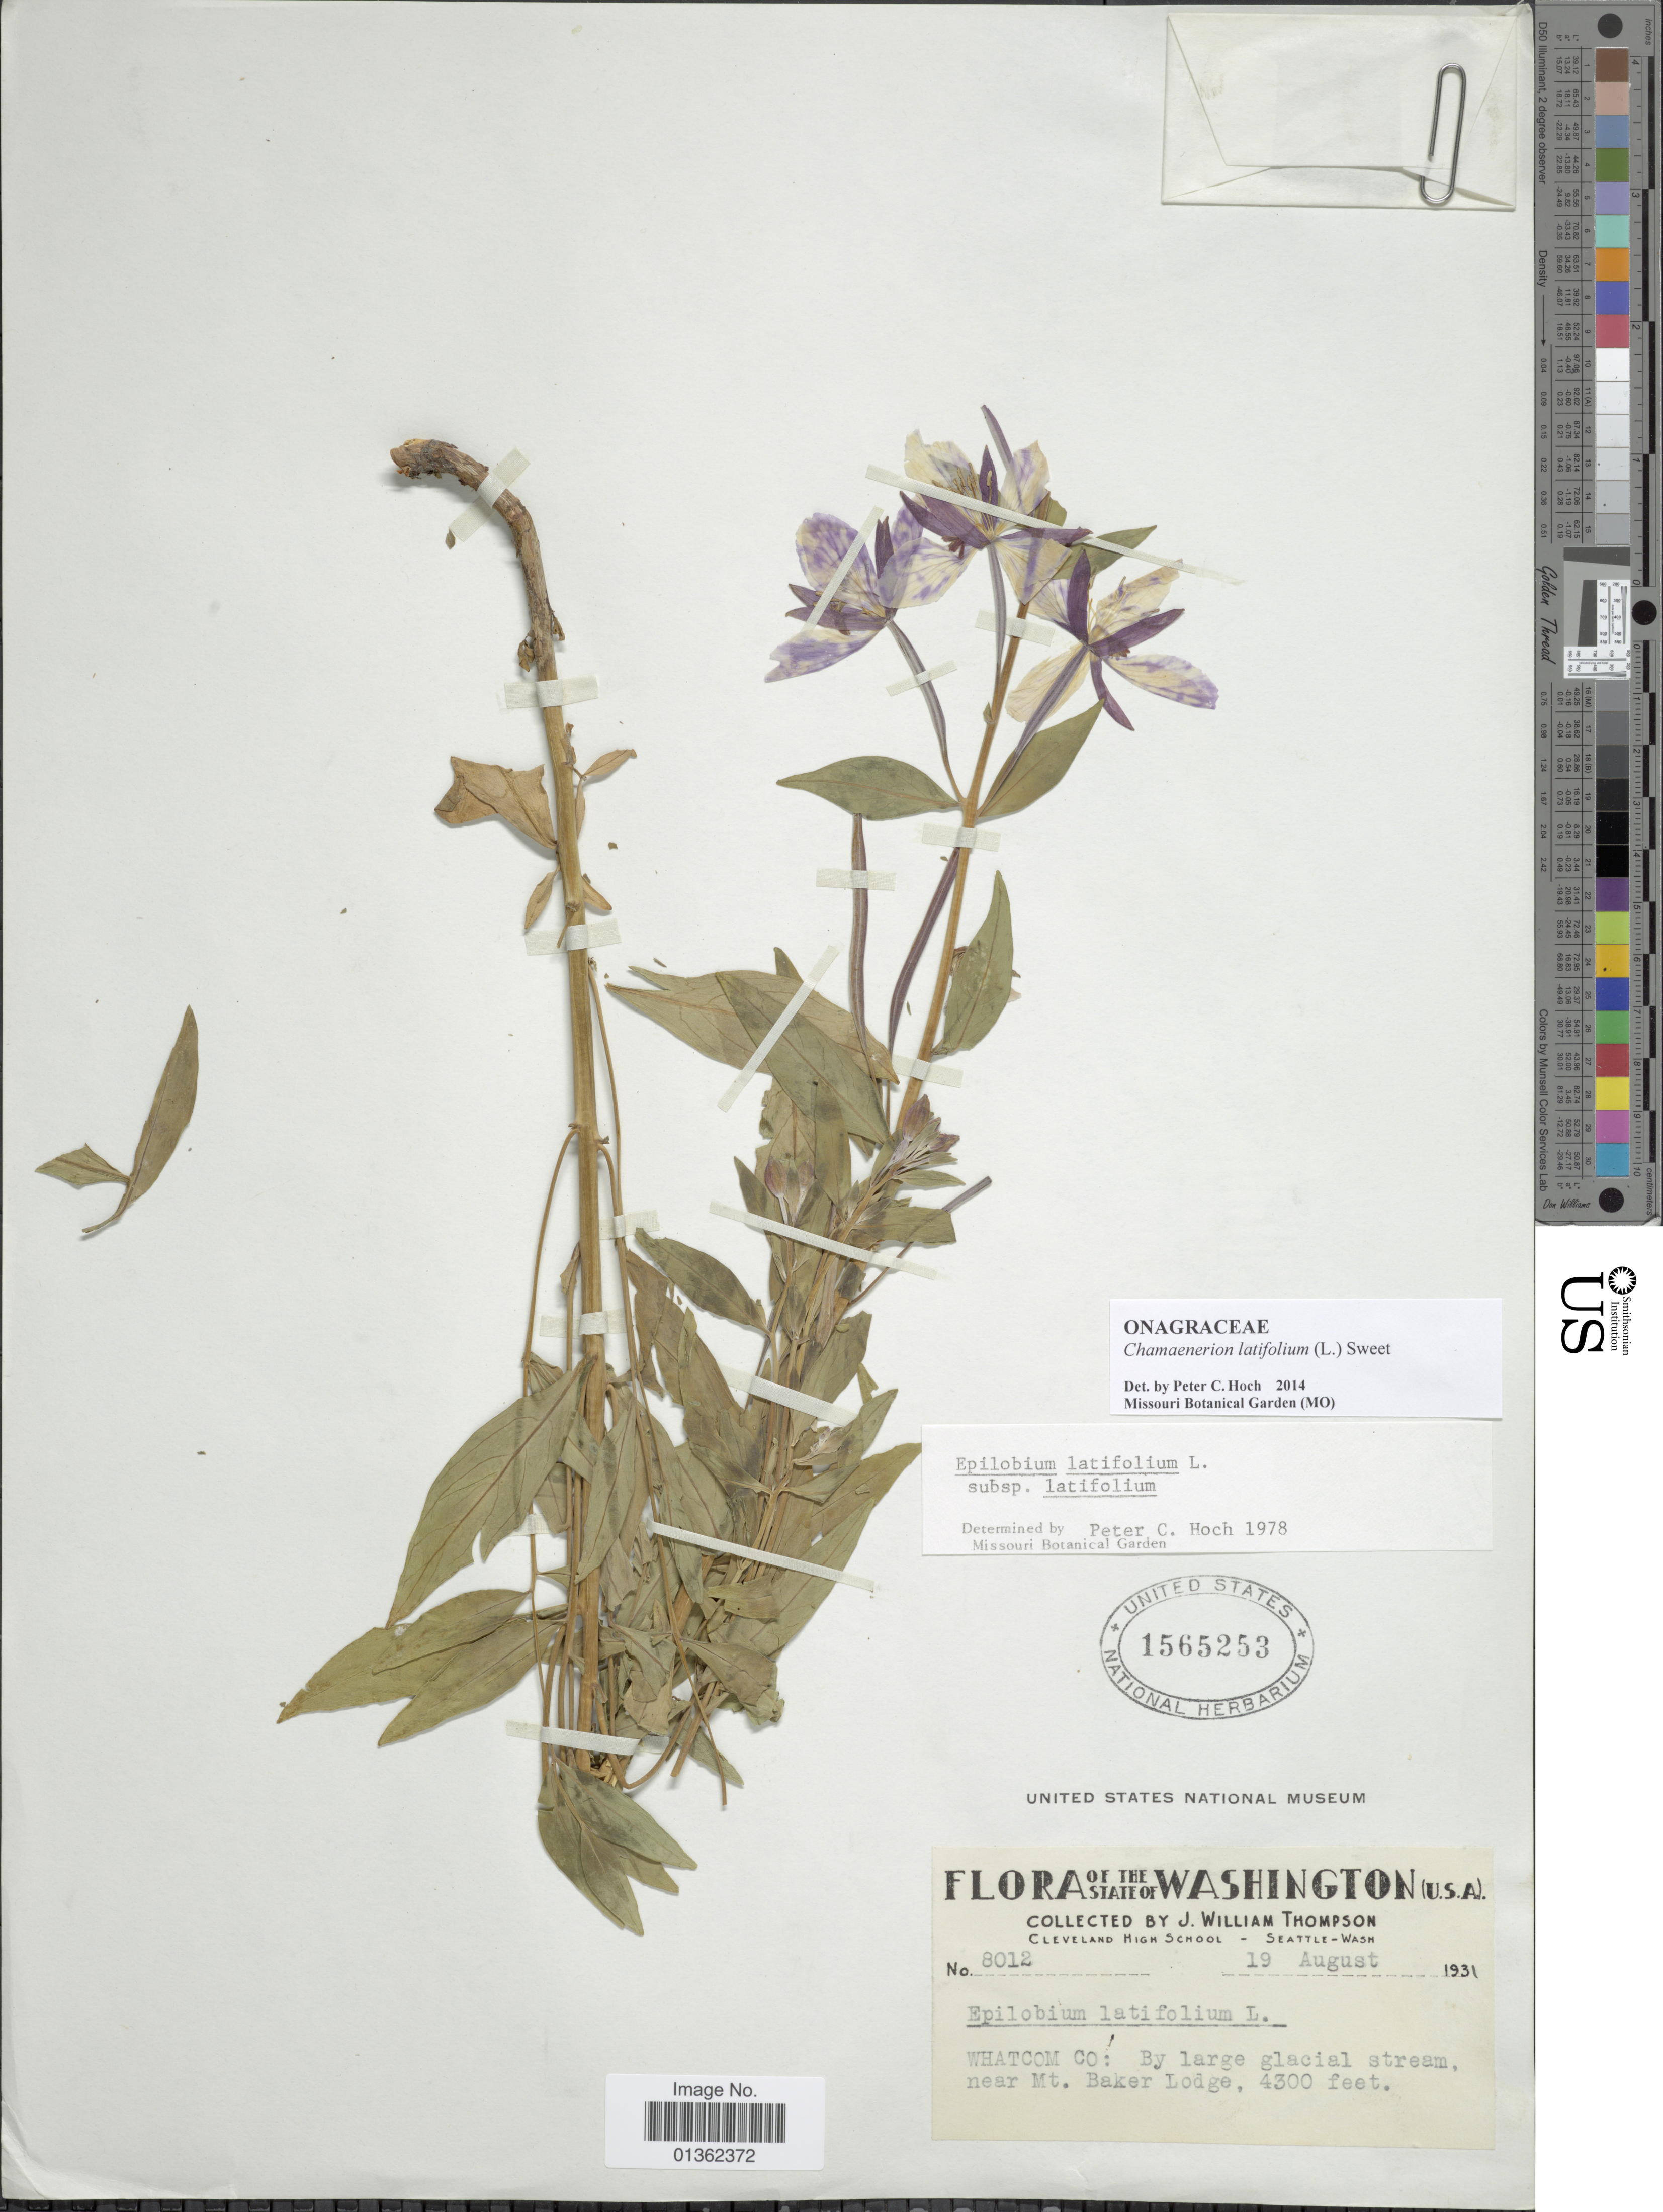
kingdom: Plantae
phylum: Tracheophyta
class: Magnoliopsida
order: Myrtales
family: Onagraceae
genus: Chamaenerion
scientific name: Chamaenerion latifolium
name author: (L.) Th. Fr. & Lange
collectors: J. W. Thompson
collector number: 8012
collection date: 1931-08-19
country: United States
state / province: Washington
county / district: Whitman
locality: Whatcom Co: By large glacial stream, near Mt. Baker Lodge.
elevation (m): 1311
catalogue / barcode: US 1565253